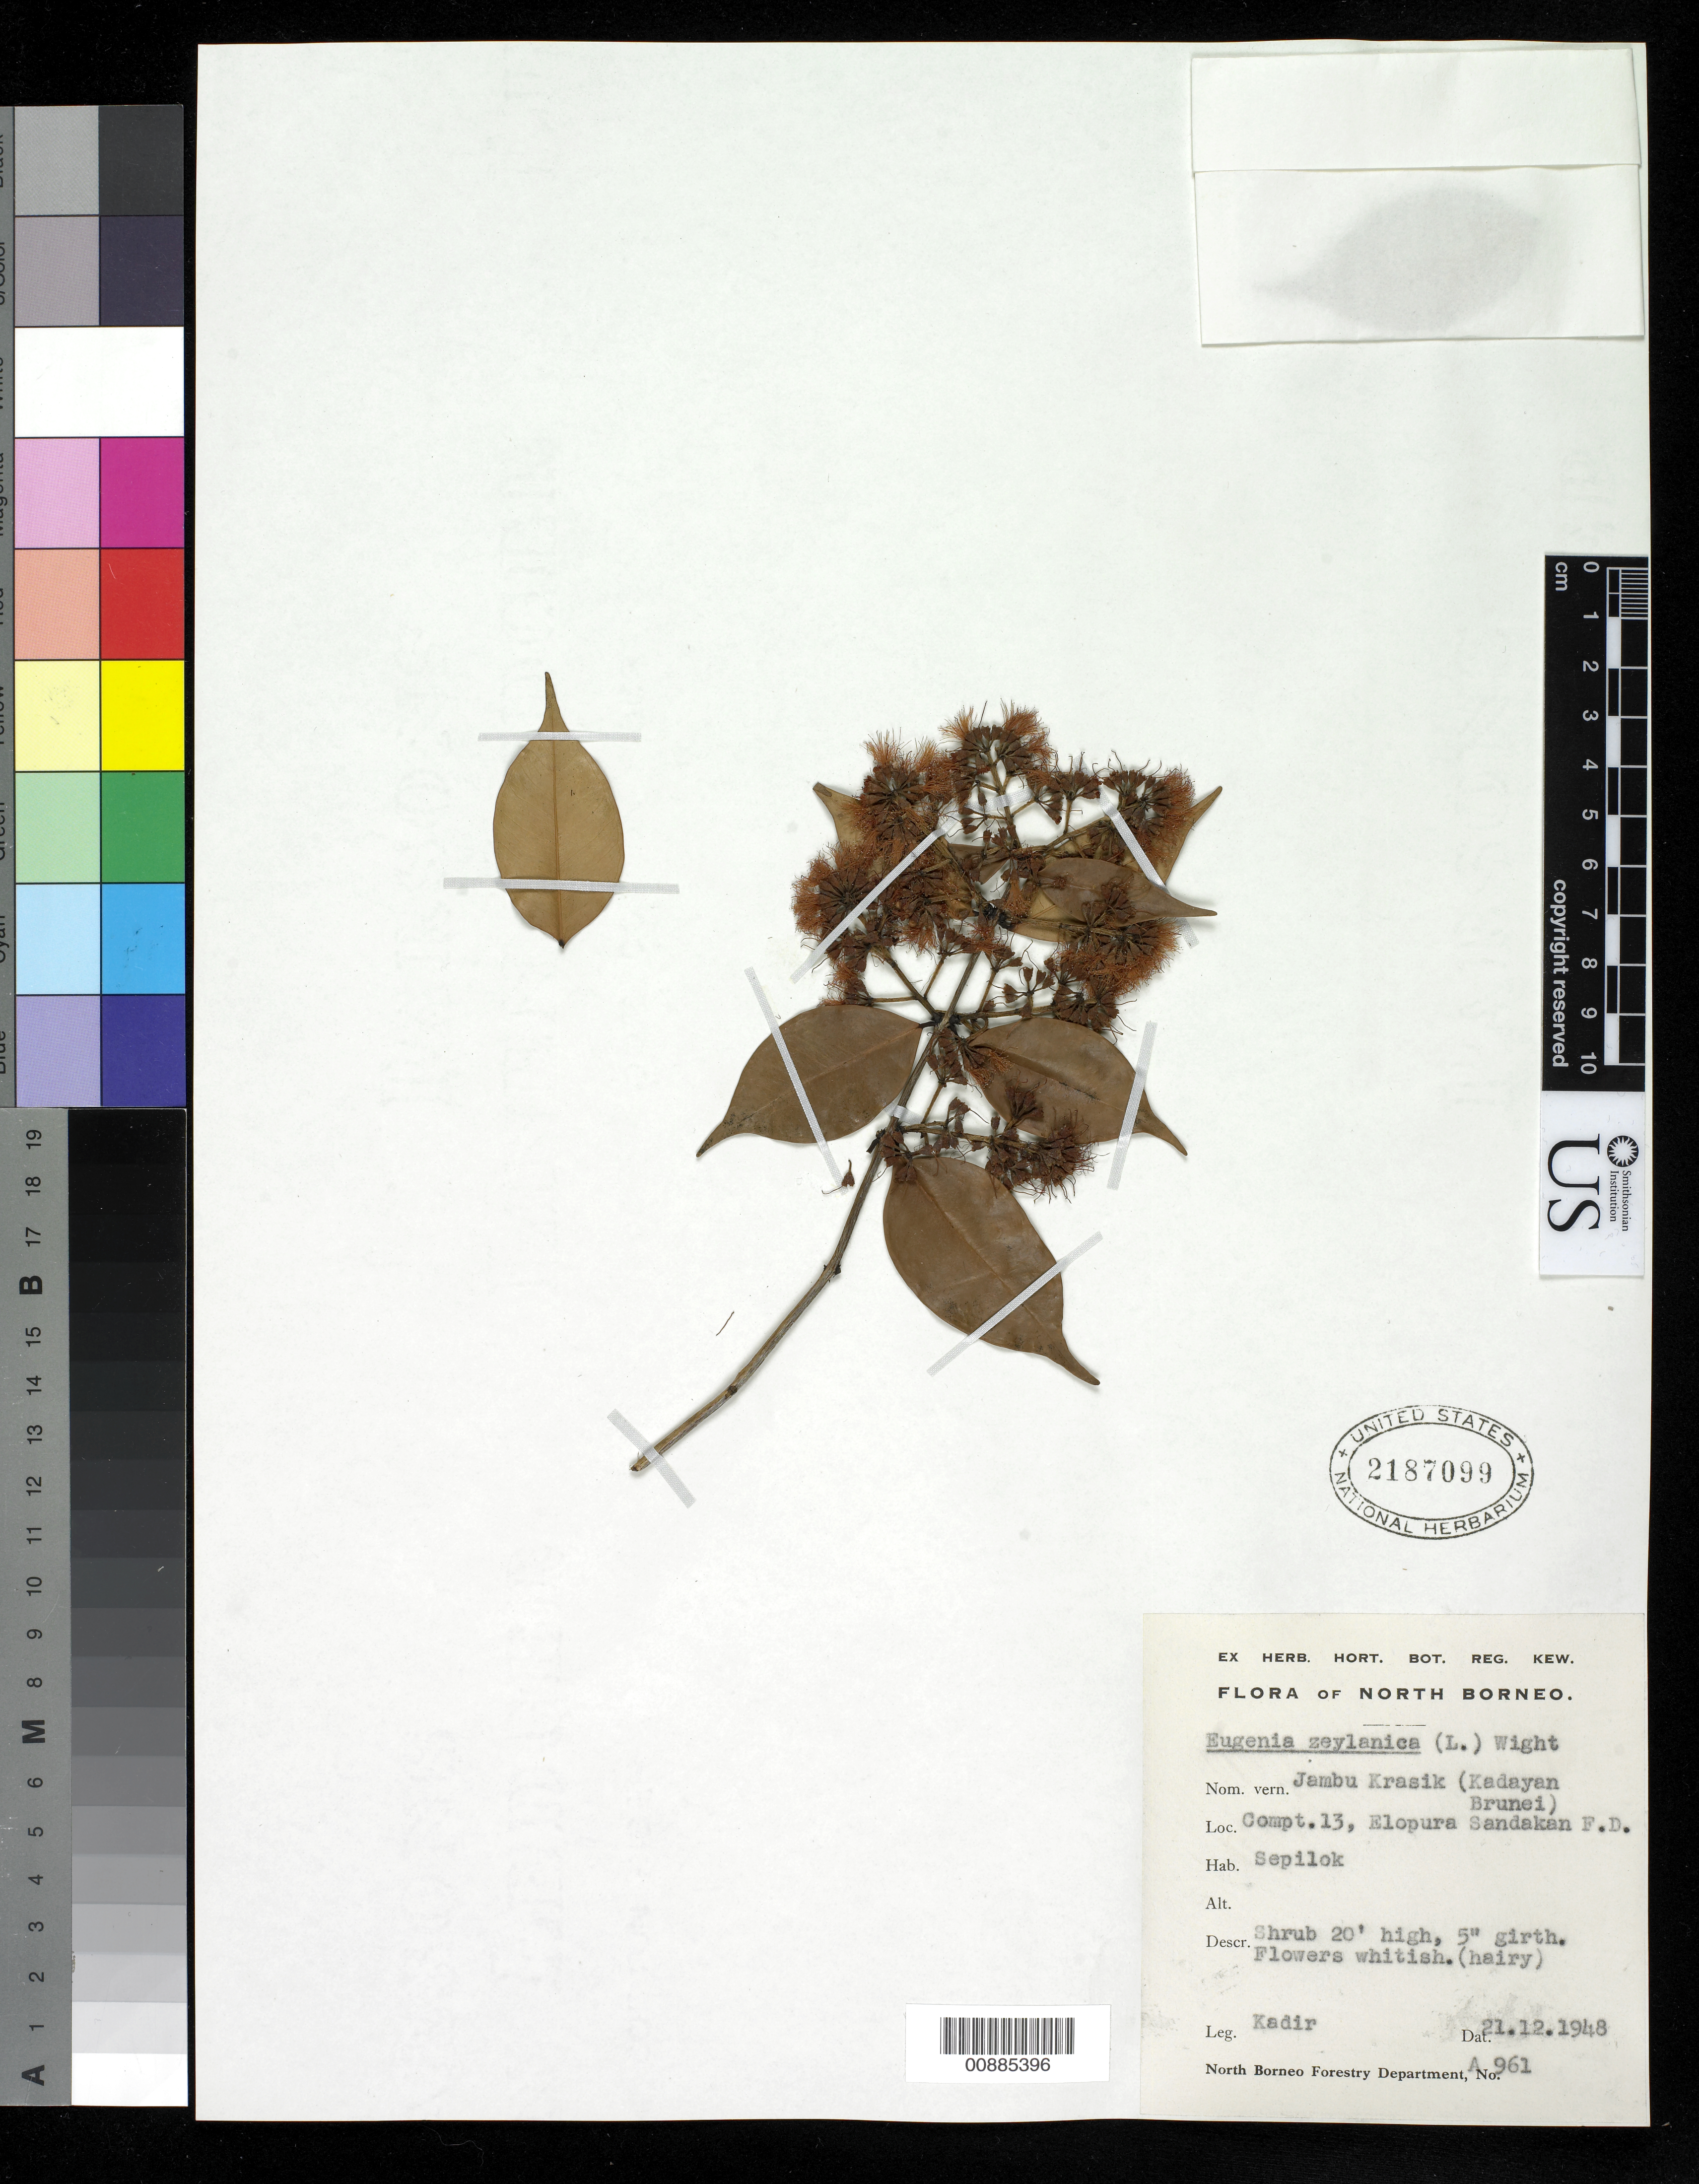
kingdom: Plantae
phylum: Tracheophyta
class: Magnoliopsida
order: Myrtales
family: Myrtaceae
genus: Syzygium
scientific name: Syzygium zeylanicum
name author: (L.) DC.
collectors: Kadir Bin Abdul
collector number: A 961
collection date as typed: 21 Dec 1948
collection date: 1948-12-21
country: Malaysia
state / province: Sabah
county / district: Sandakan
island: Borneo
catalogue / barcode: US 2187099